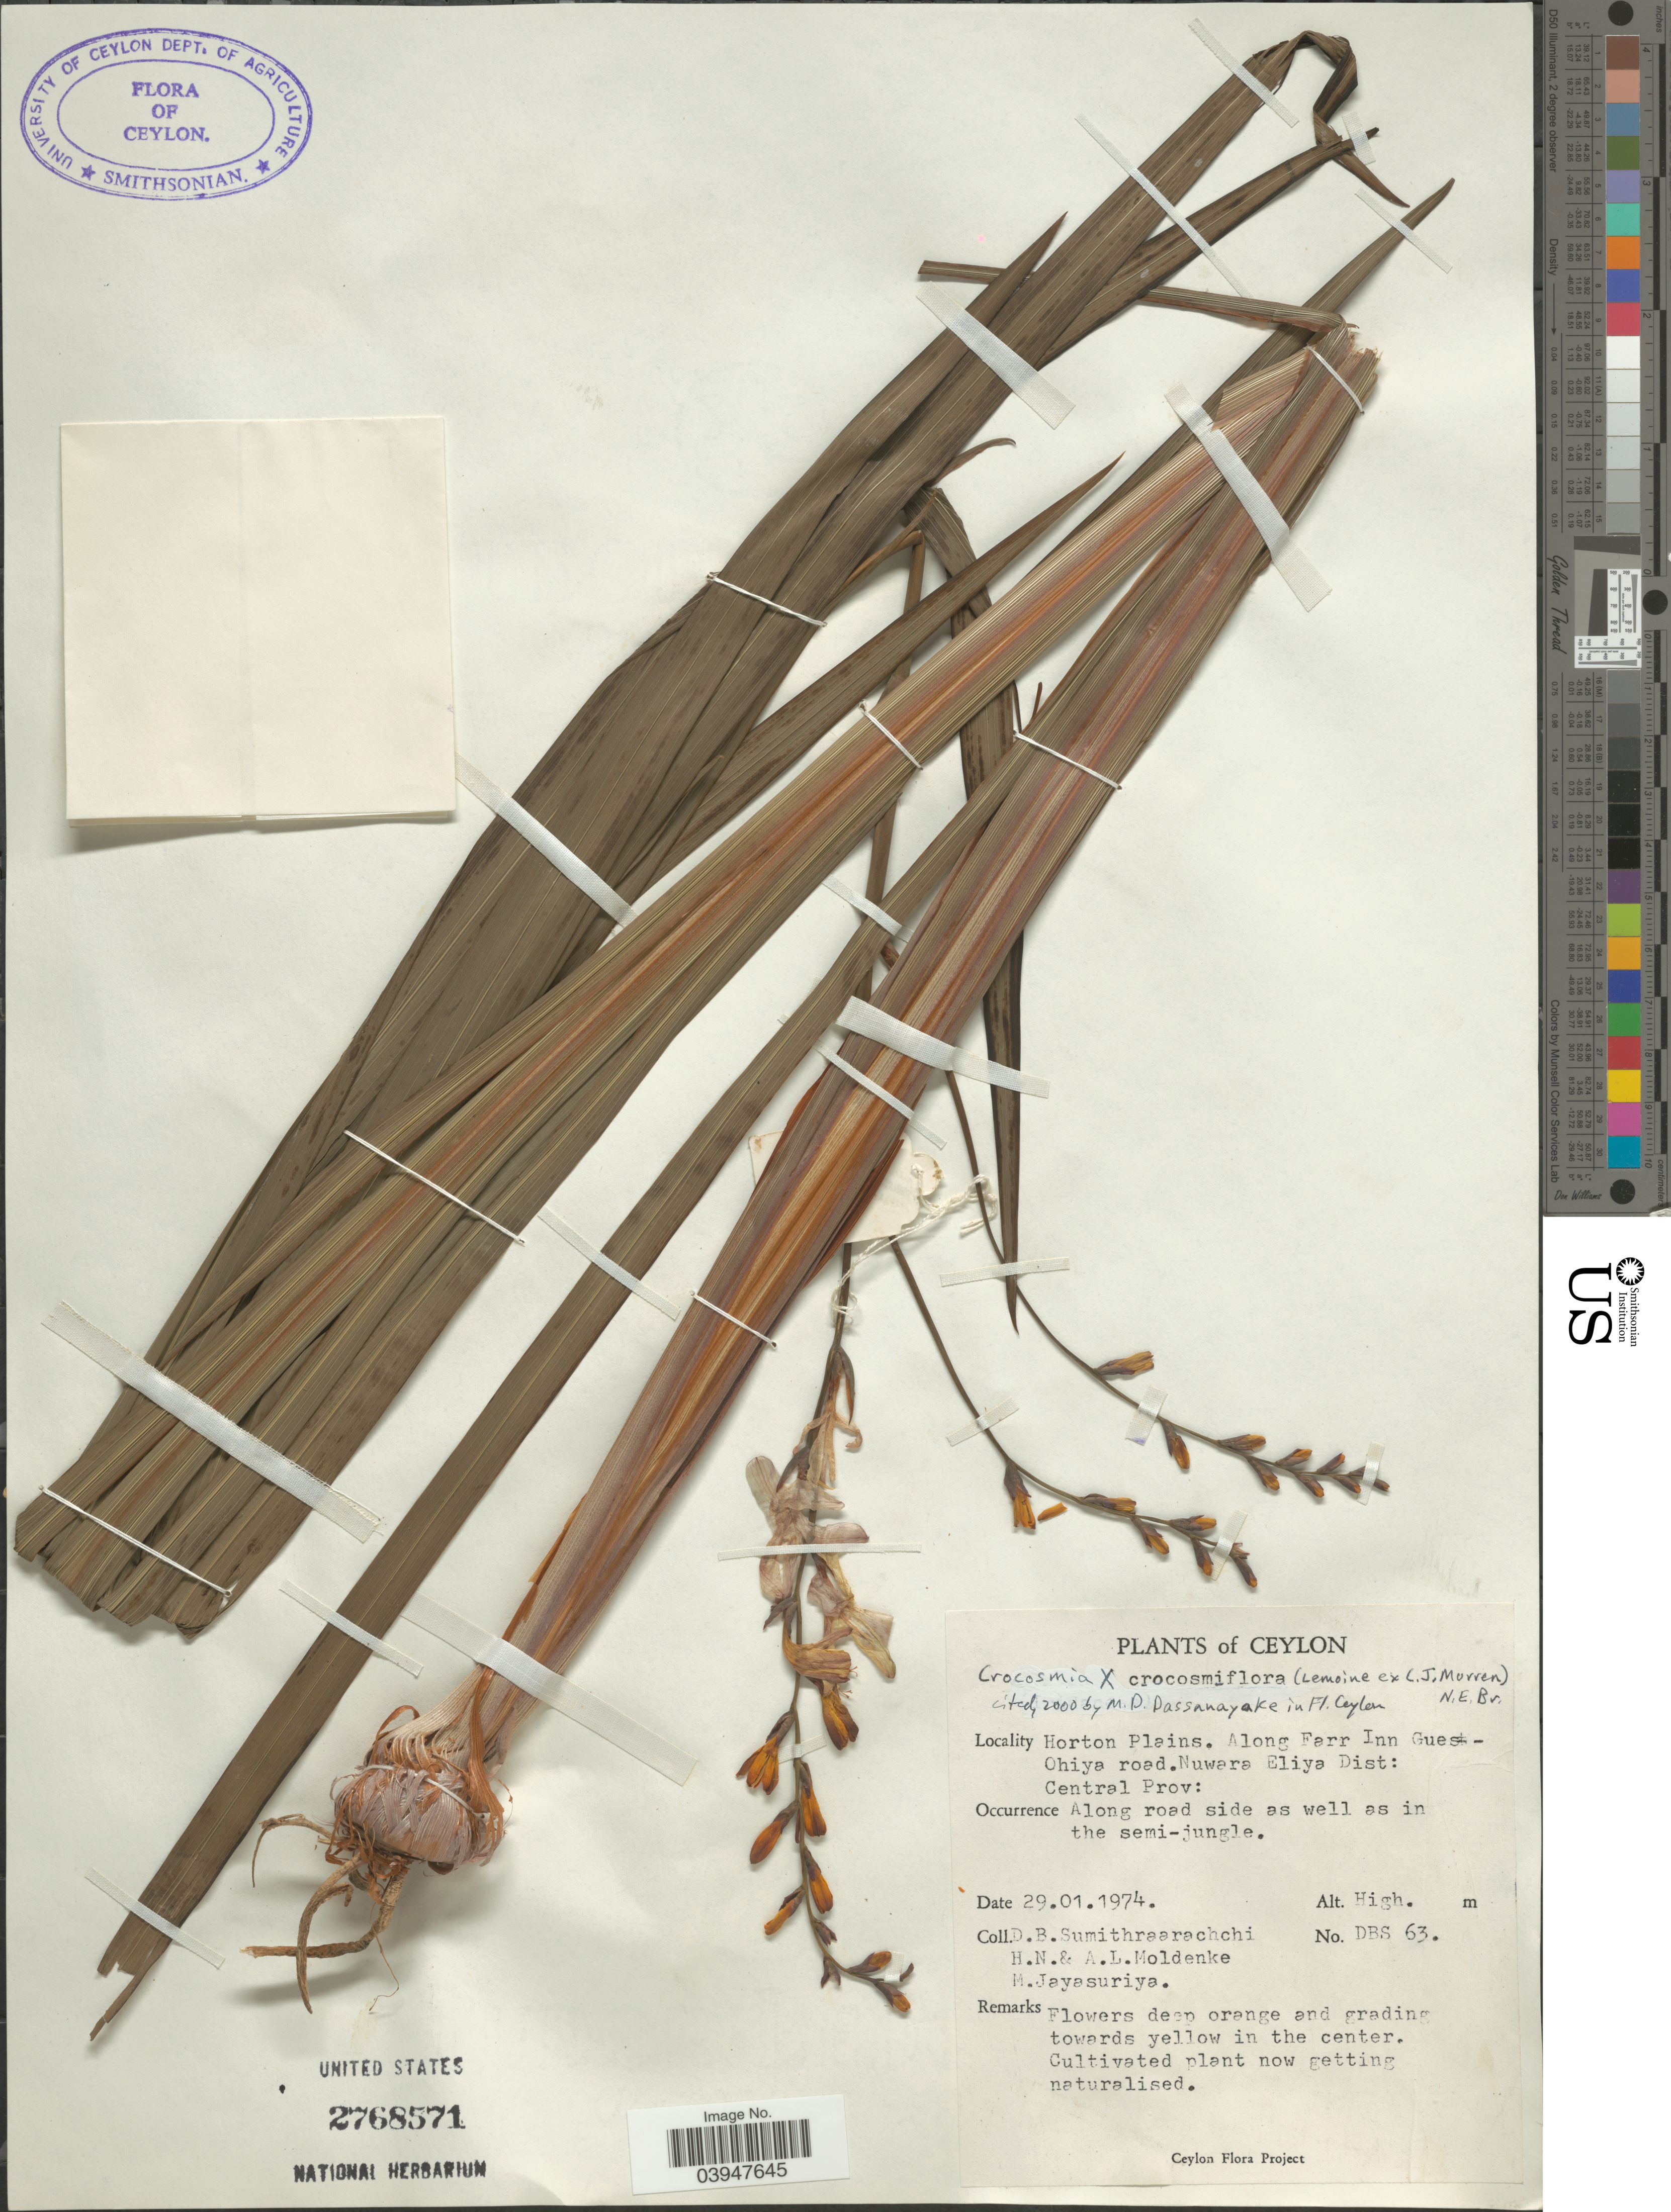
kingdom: Plantae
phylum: Tracheophyta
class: Liliopsida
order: Asparagales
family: Iridaceae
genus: Crocosmia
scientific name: Crocosmia x crocosmiiflora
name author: (Lemoine) N.E. Br.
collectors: D. B. Sumithraarachchi, H. N. Moldenke, A. L. Moldenke & M. Jayasuriya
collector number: DBS63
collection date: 1974-01-29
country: Sri Lanka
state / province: Central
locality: Ceylon. Horton Plains. Along Farr Inn Guest-- Ohiya road. Nuwara Eliya Dist.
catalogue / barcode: US 2768571